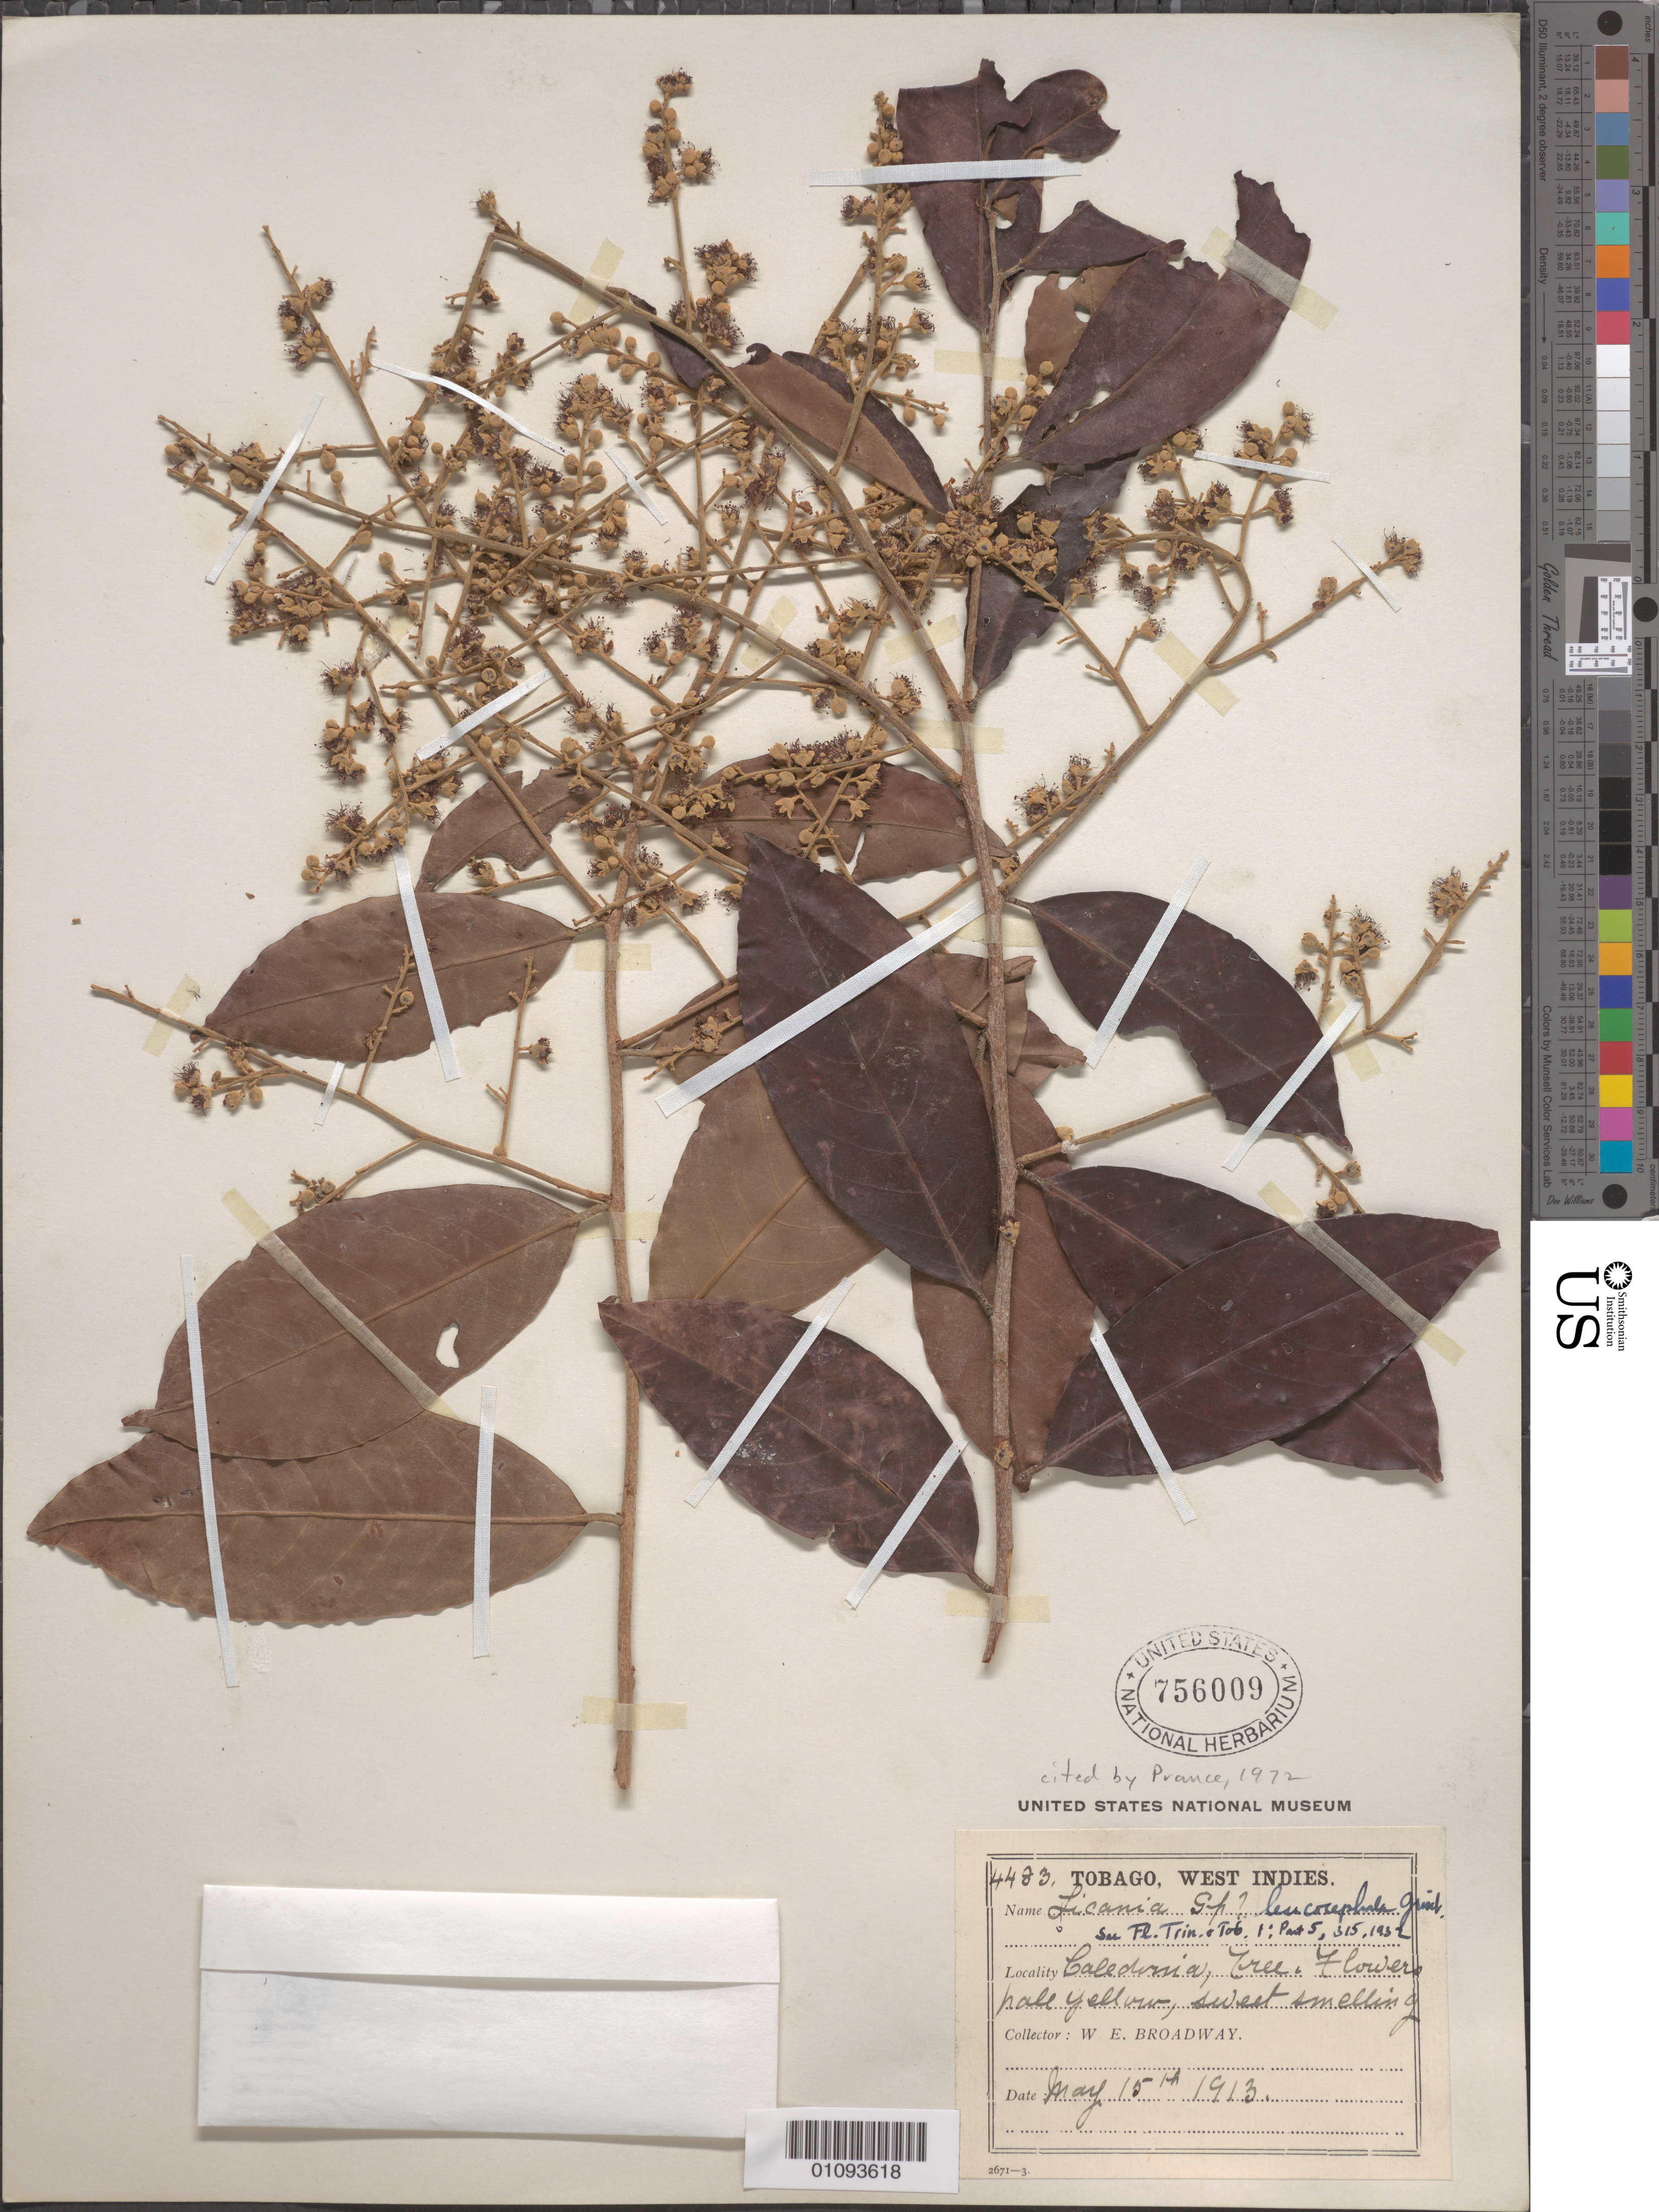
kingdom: Plantae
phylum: Tracheophyta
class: Magnoliopsida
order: Malpighiales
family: Chrysobalanaceae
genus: Moquilea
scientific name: Moquilea leucosepala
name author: (Griseb.) R.O. Williams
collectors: W. E. Broadway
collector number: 4483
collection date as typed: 15 May 1913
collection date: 1913-05-15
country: Trinidad and Tobago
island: Tobago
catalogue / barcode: US 756009